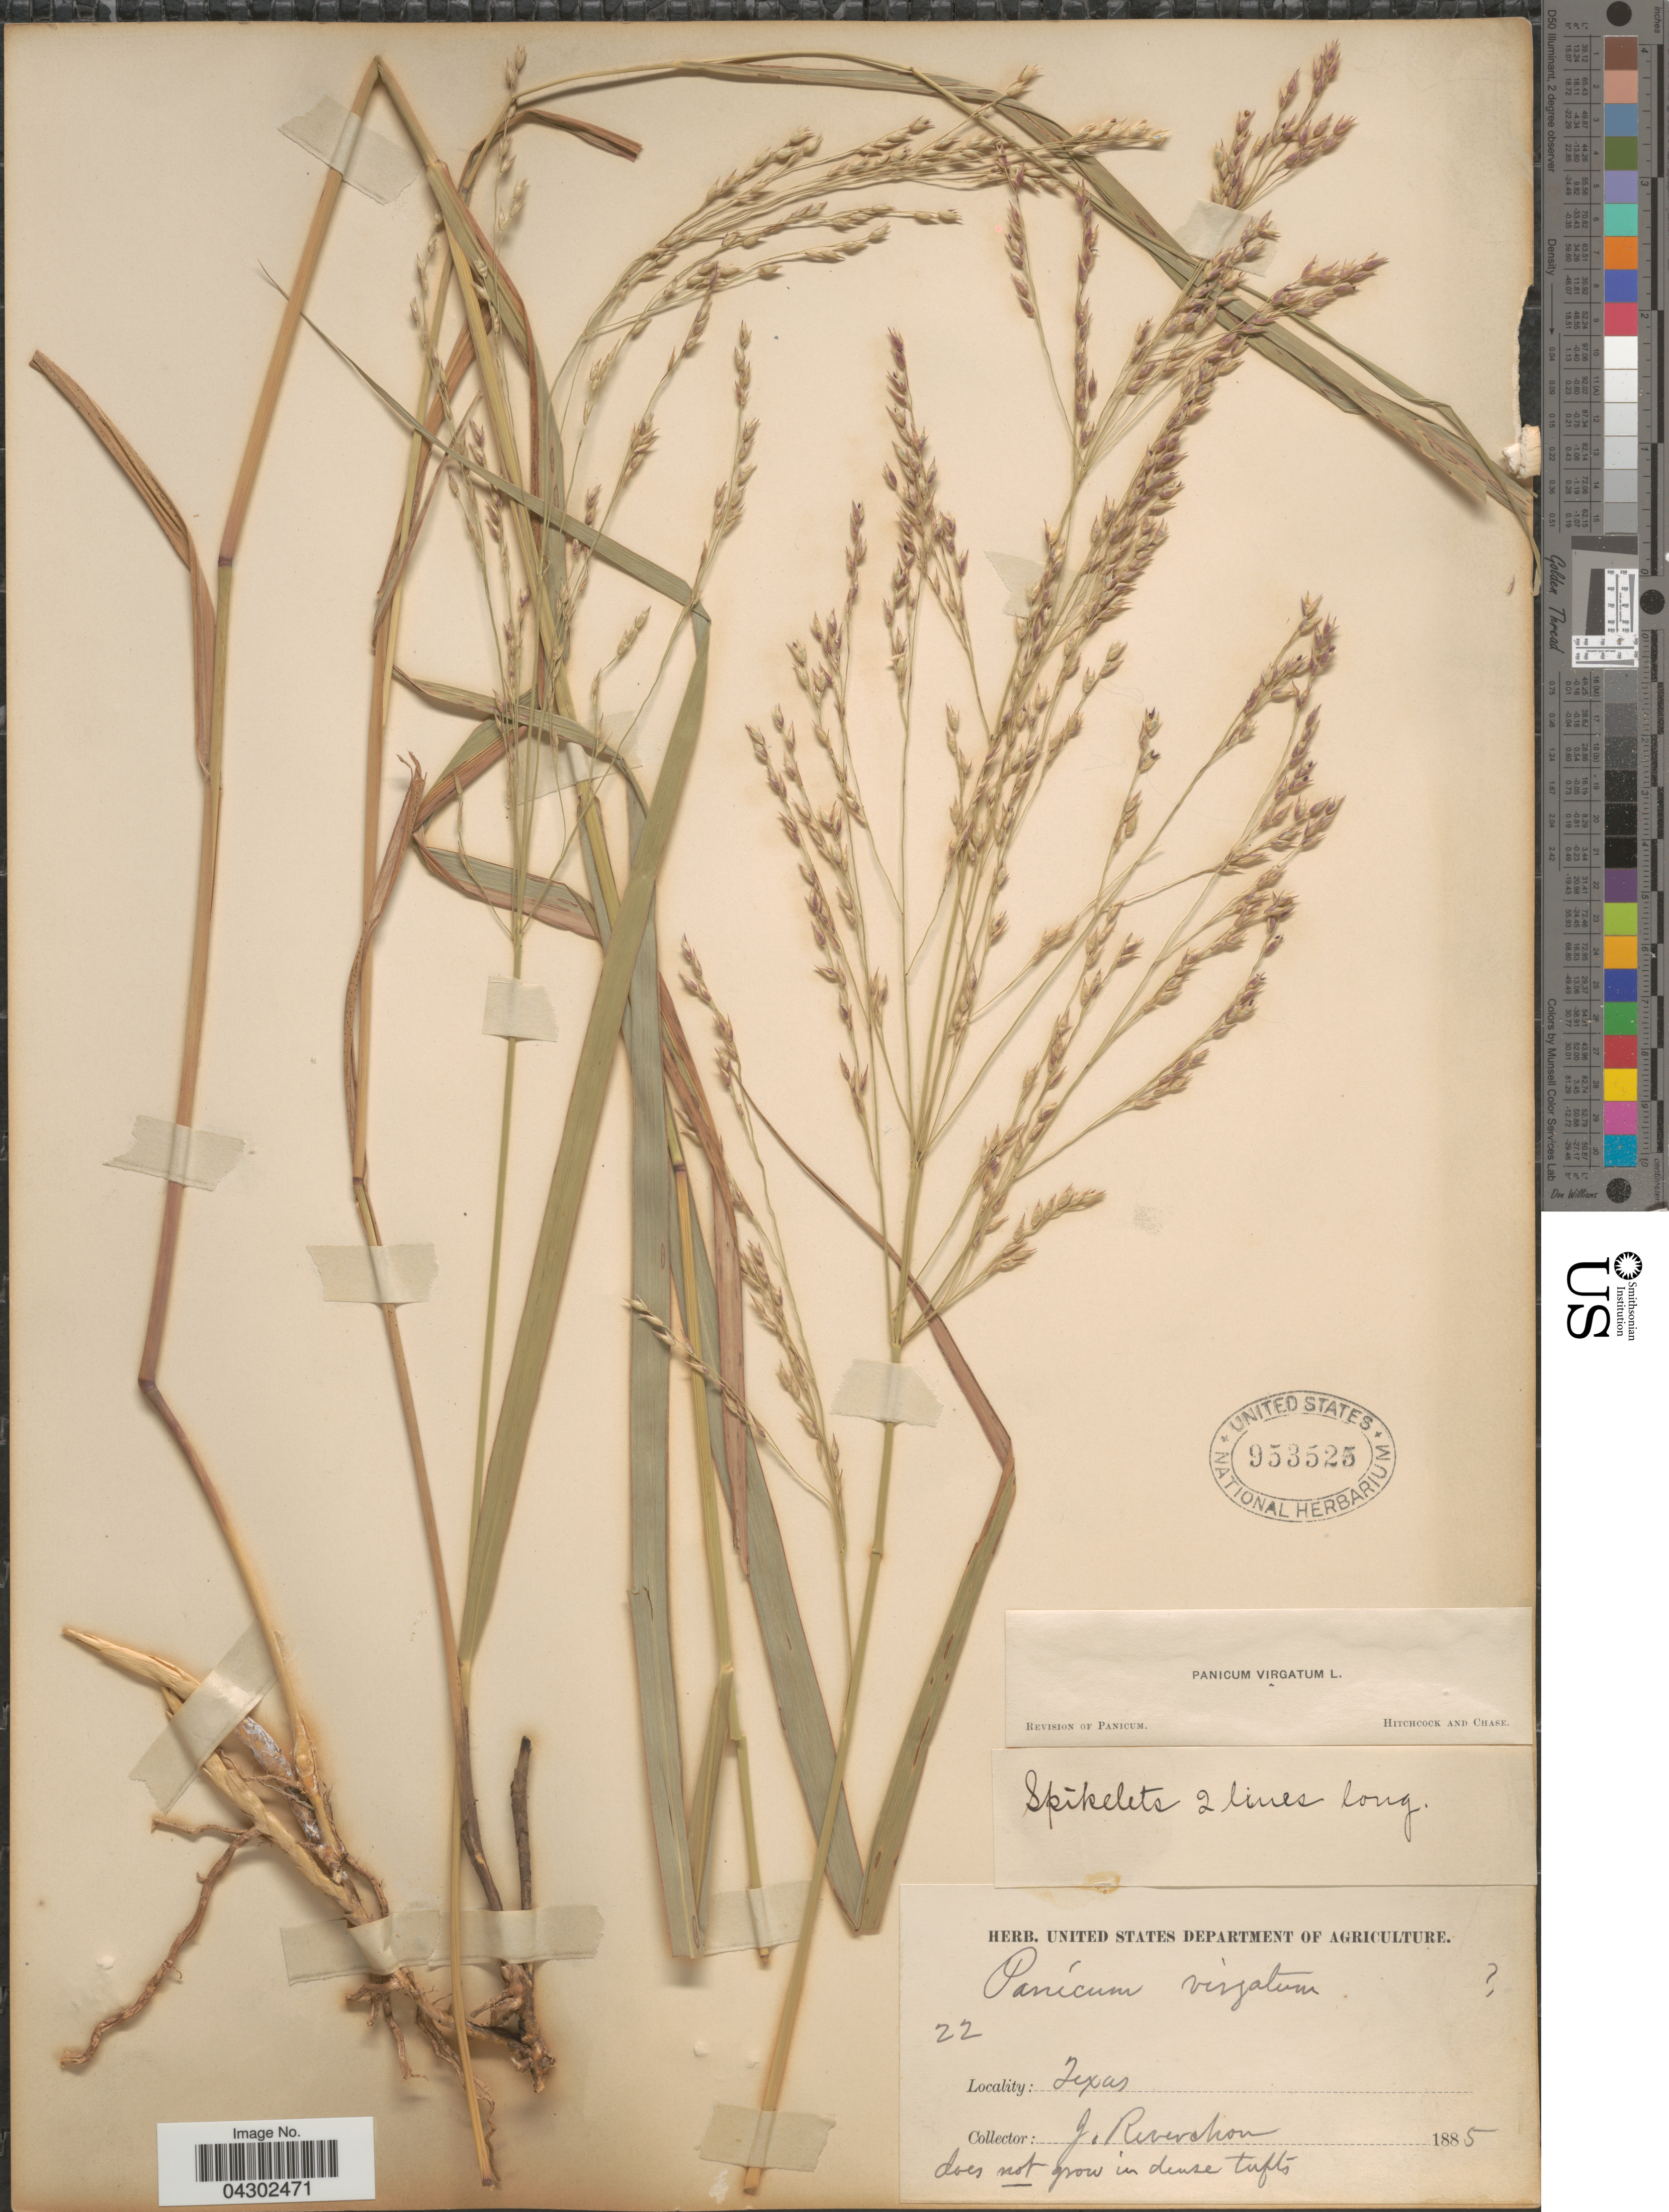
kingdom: Plantae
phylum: Tracheophyta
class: Liliopsida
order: Poales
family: Poaceae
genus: Panicum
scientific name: Panicum virgatum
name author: L.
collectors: J. Reverchon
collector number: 22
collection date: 1885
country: United States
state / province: Texas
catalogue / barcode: US 953525